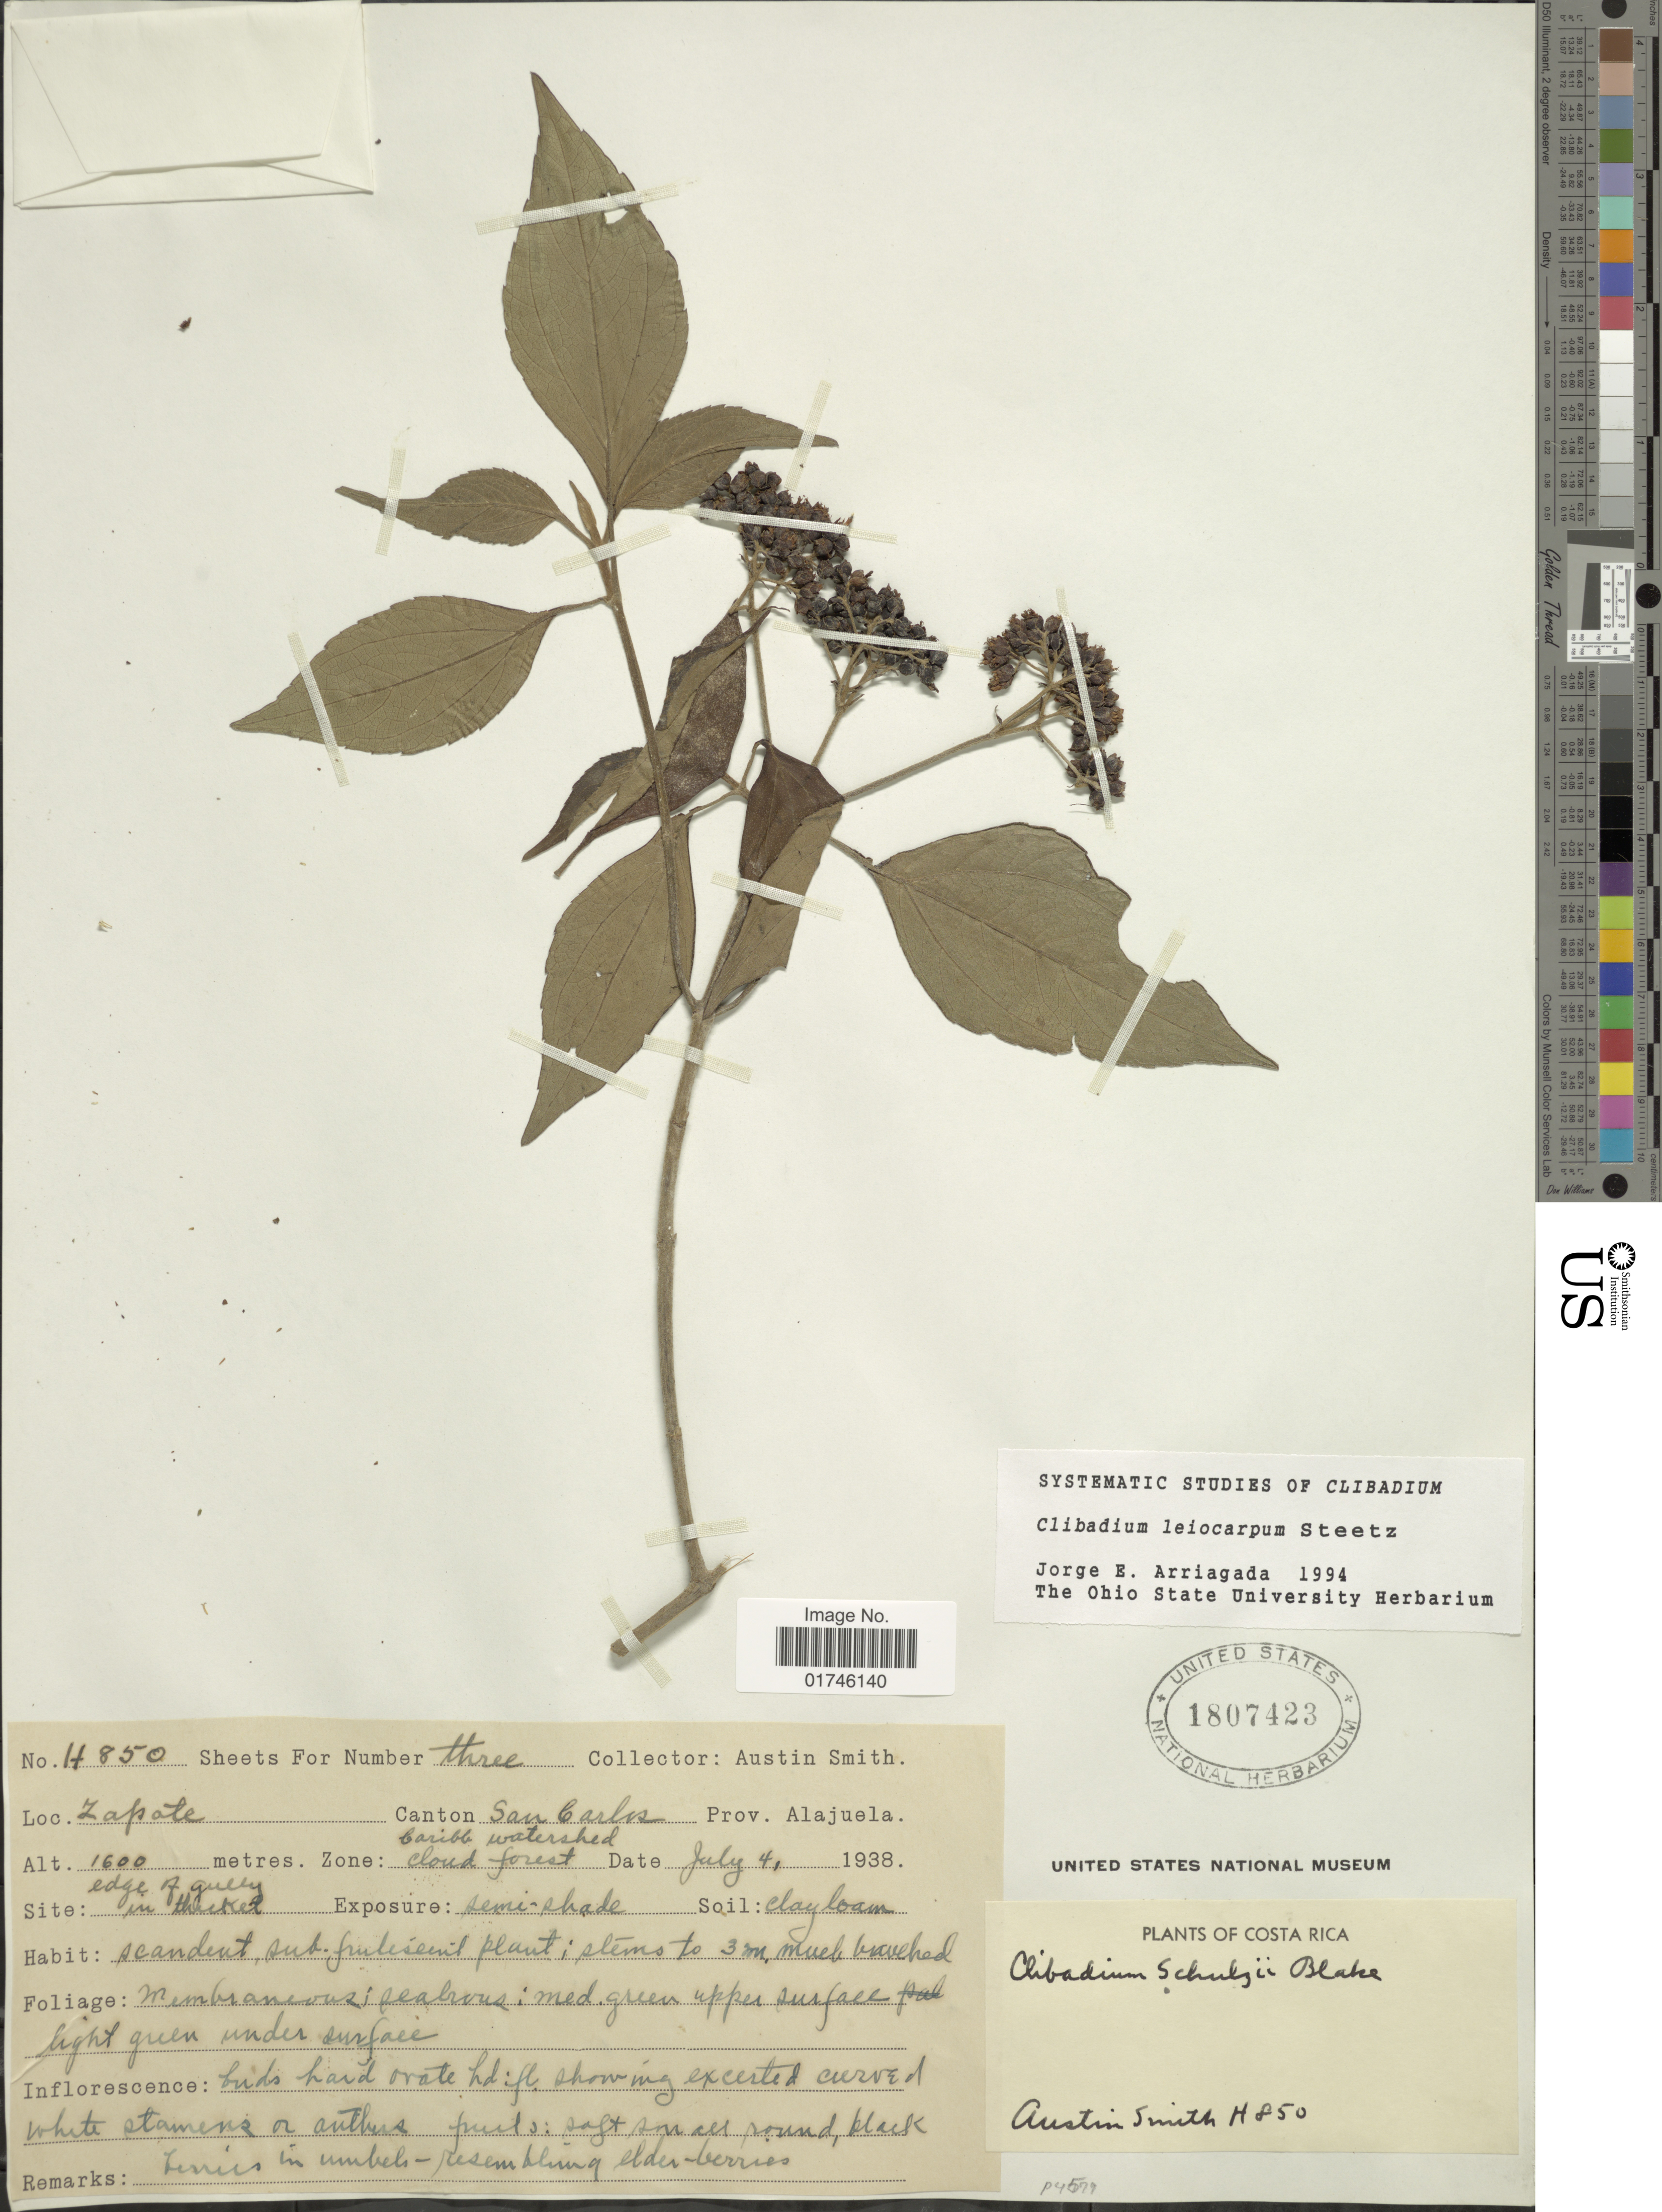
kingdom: Plantae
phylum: Tracheophyta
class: Magnoliopsida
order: Asterales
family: Asteraceae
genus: Clibadium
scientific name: Clibadium leiocarpum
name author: Steetz in Seem.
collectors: Aust P. Smith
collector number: H850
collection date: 1938-07-04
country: Costa Rica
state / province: Alajuela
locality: Zapate, Canton San Carlos, Prov. Alajuela.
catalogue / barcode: US 1807423